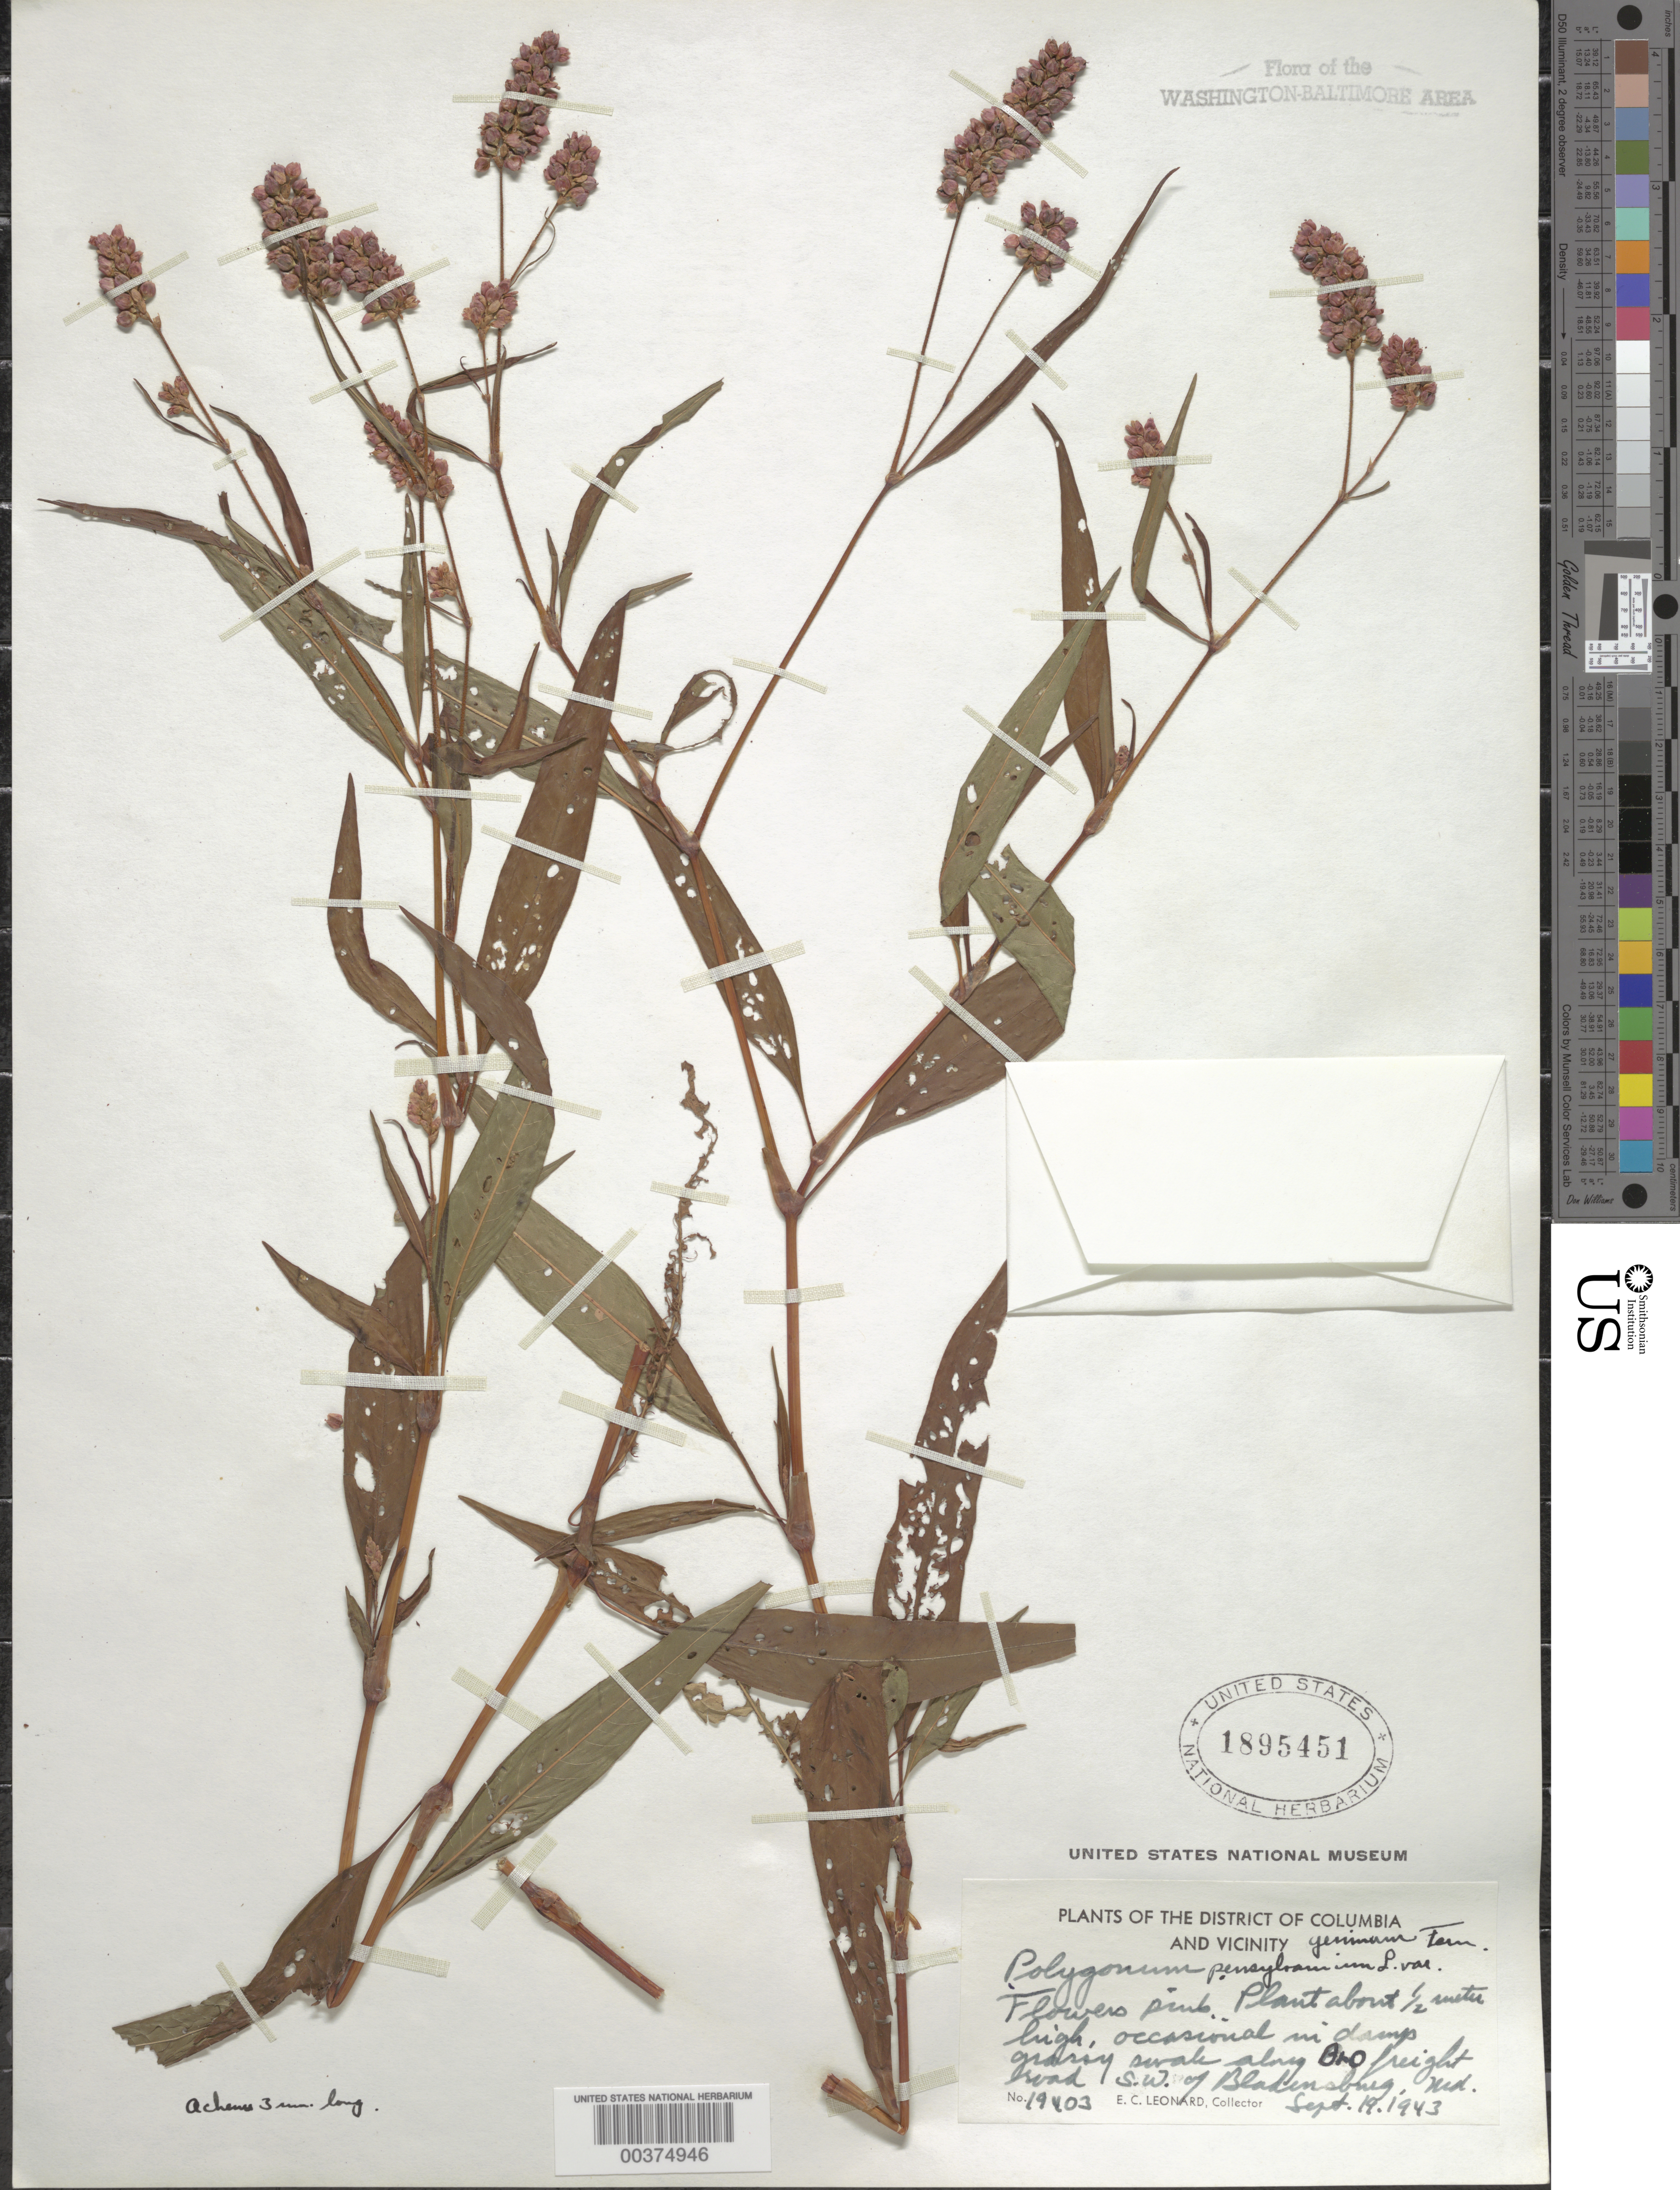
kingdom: Plantae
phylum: Tracheophyta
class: Magnoliopsida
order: Caryophyllales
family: Polygonaceae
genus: Persicaria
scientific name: Persicaria pensylvanica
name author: (L.) M. Gómez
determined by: Atha, D. E.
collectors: E. C. Leonard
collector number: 19403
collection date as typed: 19 Sep 1943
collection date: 1943-09-19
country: United States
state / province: Maryland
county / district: Prince George's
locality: Southwest of Bladensburg, railroad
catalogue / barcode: US 1895451